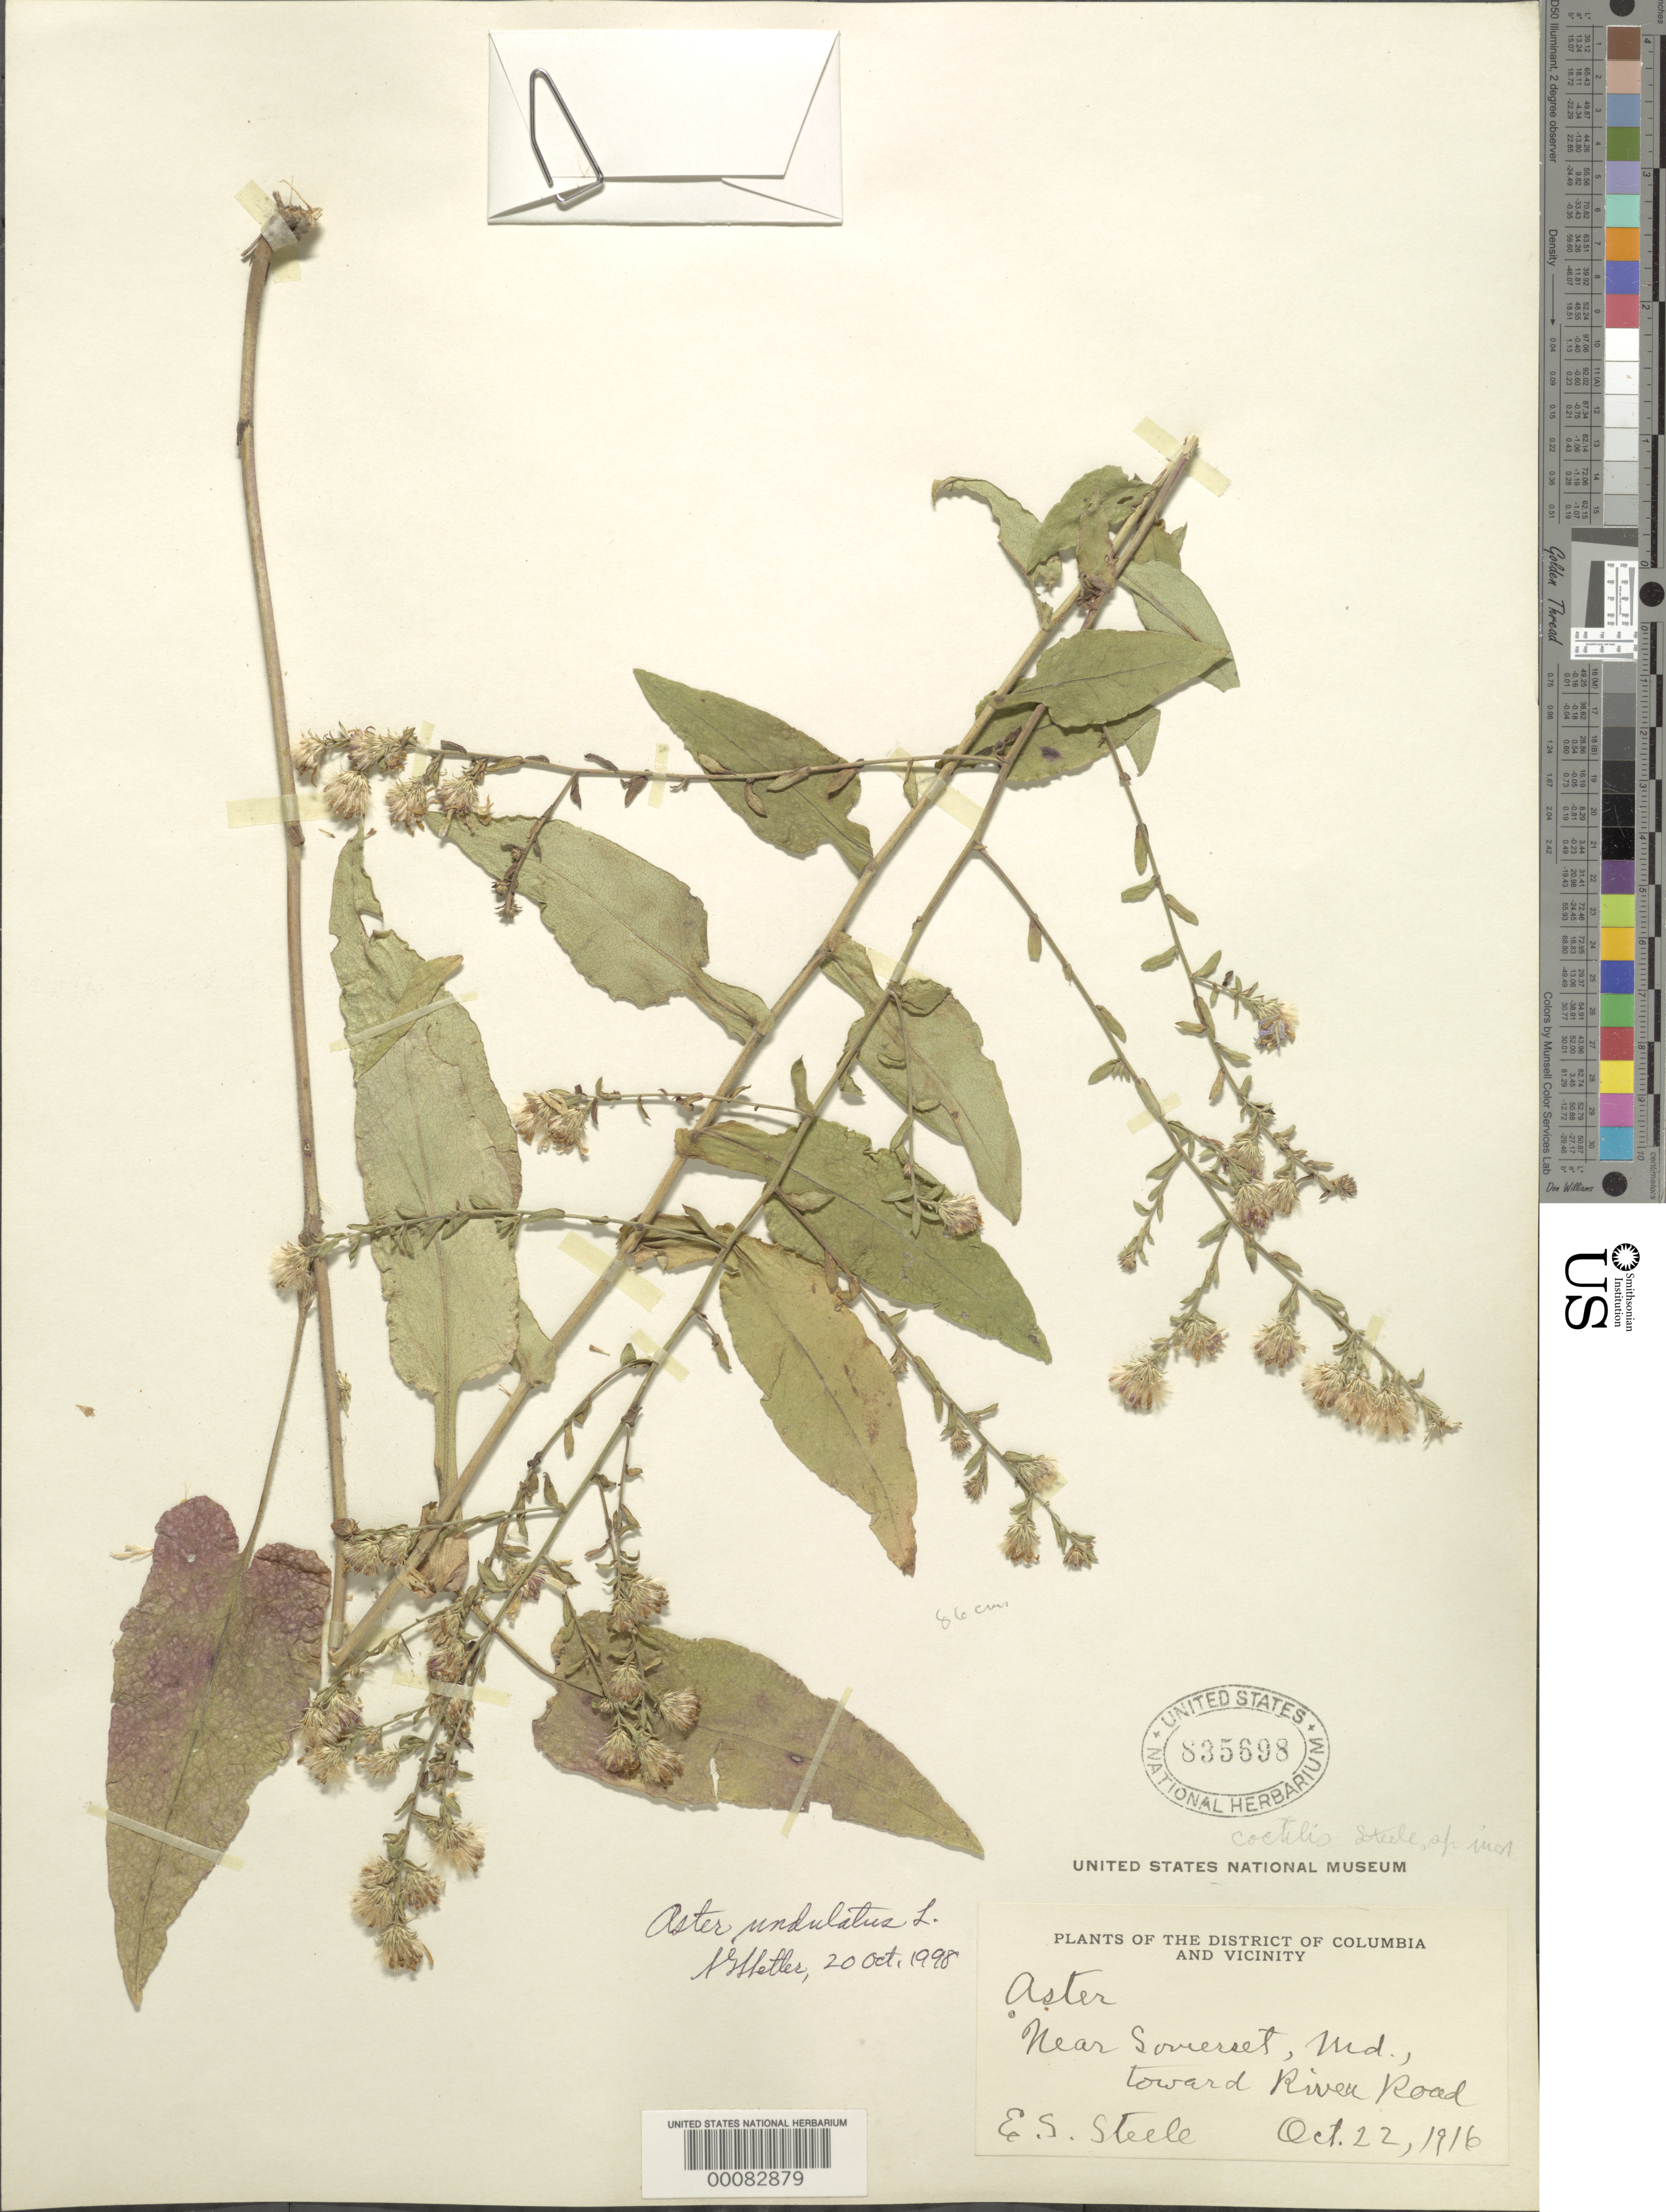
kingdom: Plantae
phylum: Tracheophyta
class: Magnoliopsida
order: Asterales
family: Asteraceae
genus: Symphyotrichum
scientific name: Symphyotrichum undulatum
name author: (L.) G.L. Nesom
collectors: E. Steele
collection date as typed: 22 Oct 1916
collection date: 1916-10-22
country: United States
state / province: Maryland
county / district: Montgomery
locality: Somerset vicinity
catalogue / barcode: US 835698